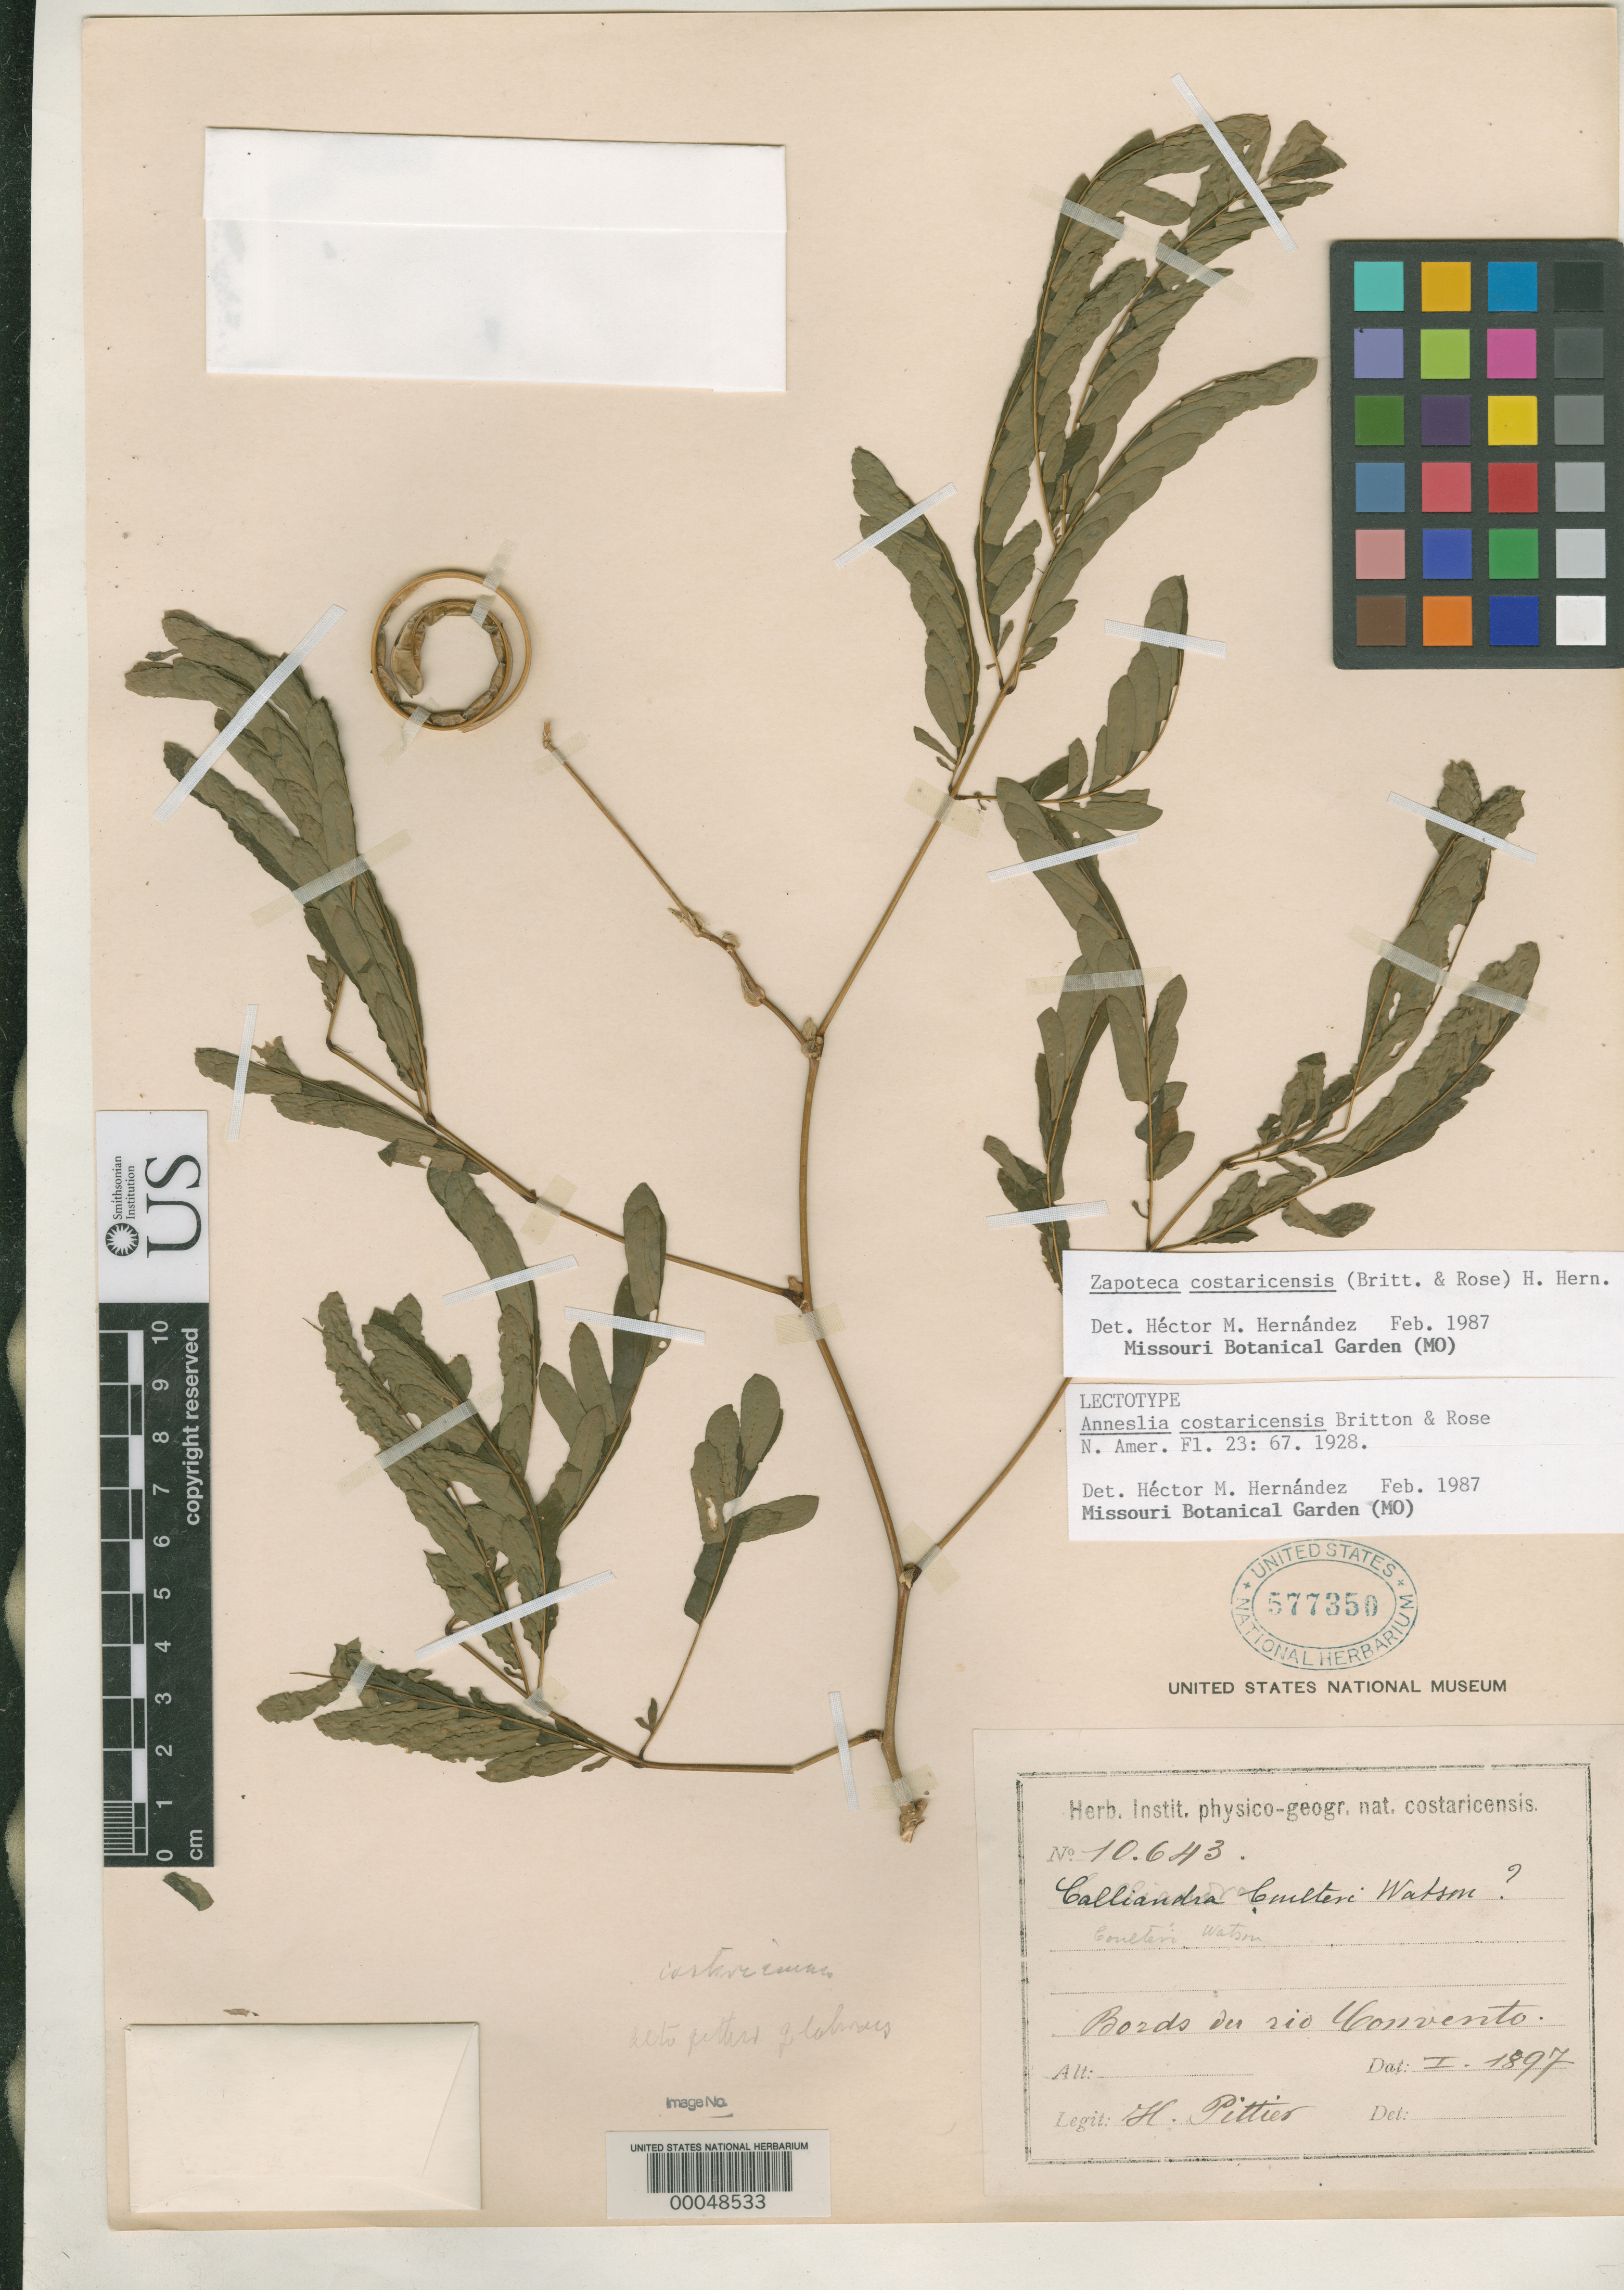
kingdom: Plantae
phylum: Tracheophyta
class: Magnoliopsida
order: Fabales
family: Fabaceae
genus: Anneslia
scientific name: Anneslia costaricensis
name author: Britton & Rose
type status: Lectotype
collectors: H. F. Pittier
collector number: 10643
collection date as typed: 1897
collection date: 1897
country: Costa Rica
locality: Rio Convento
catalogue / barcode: US 577350